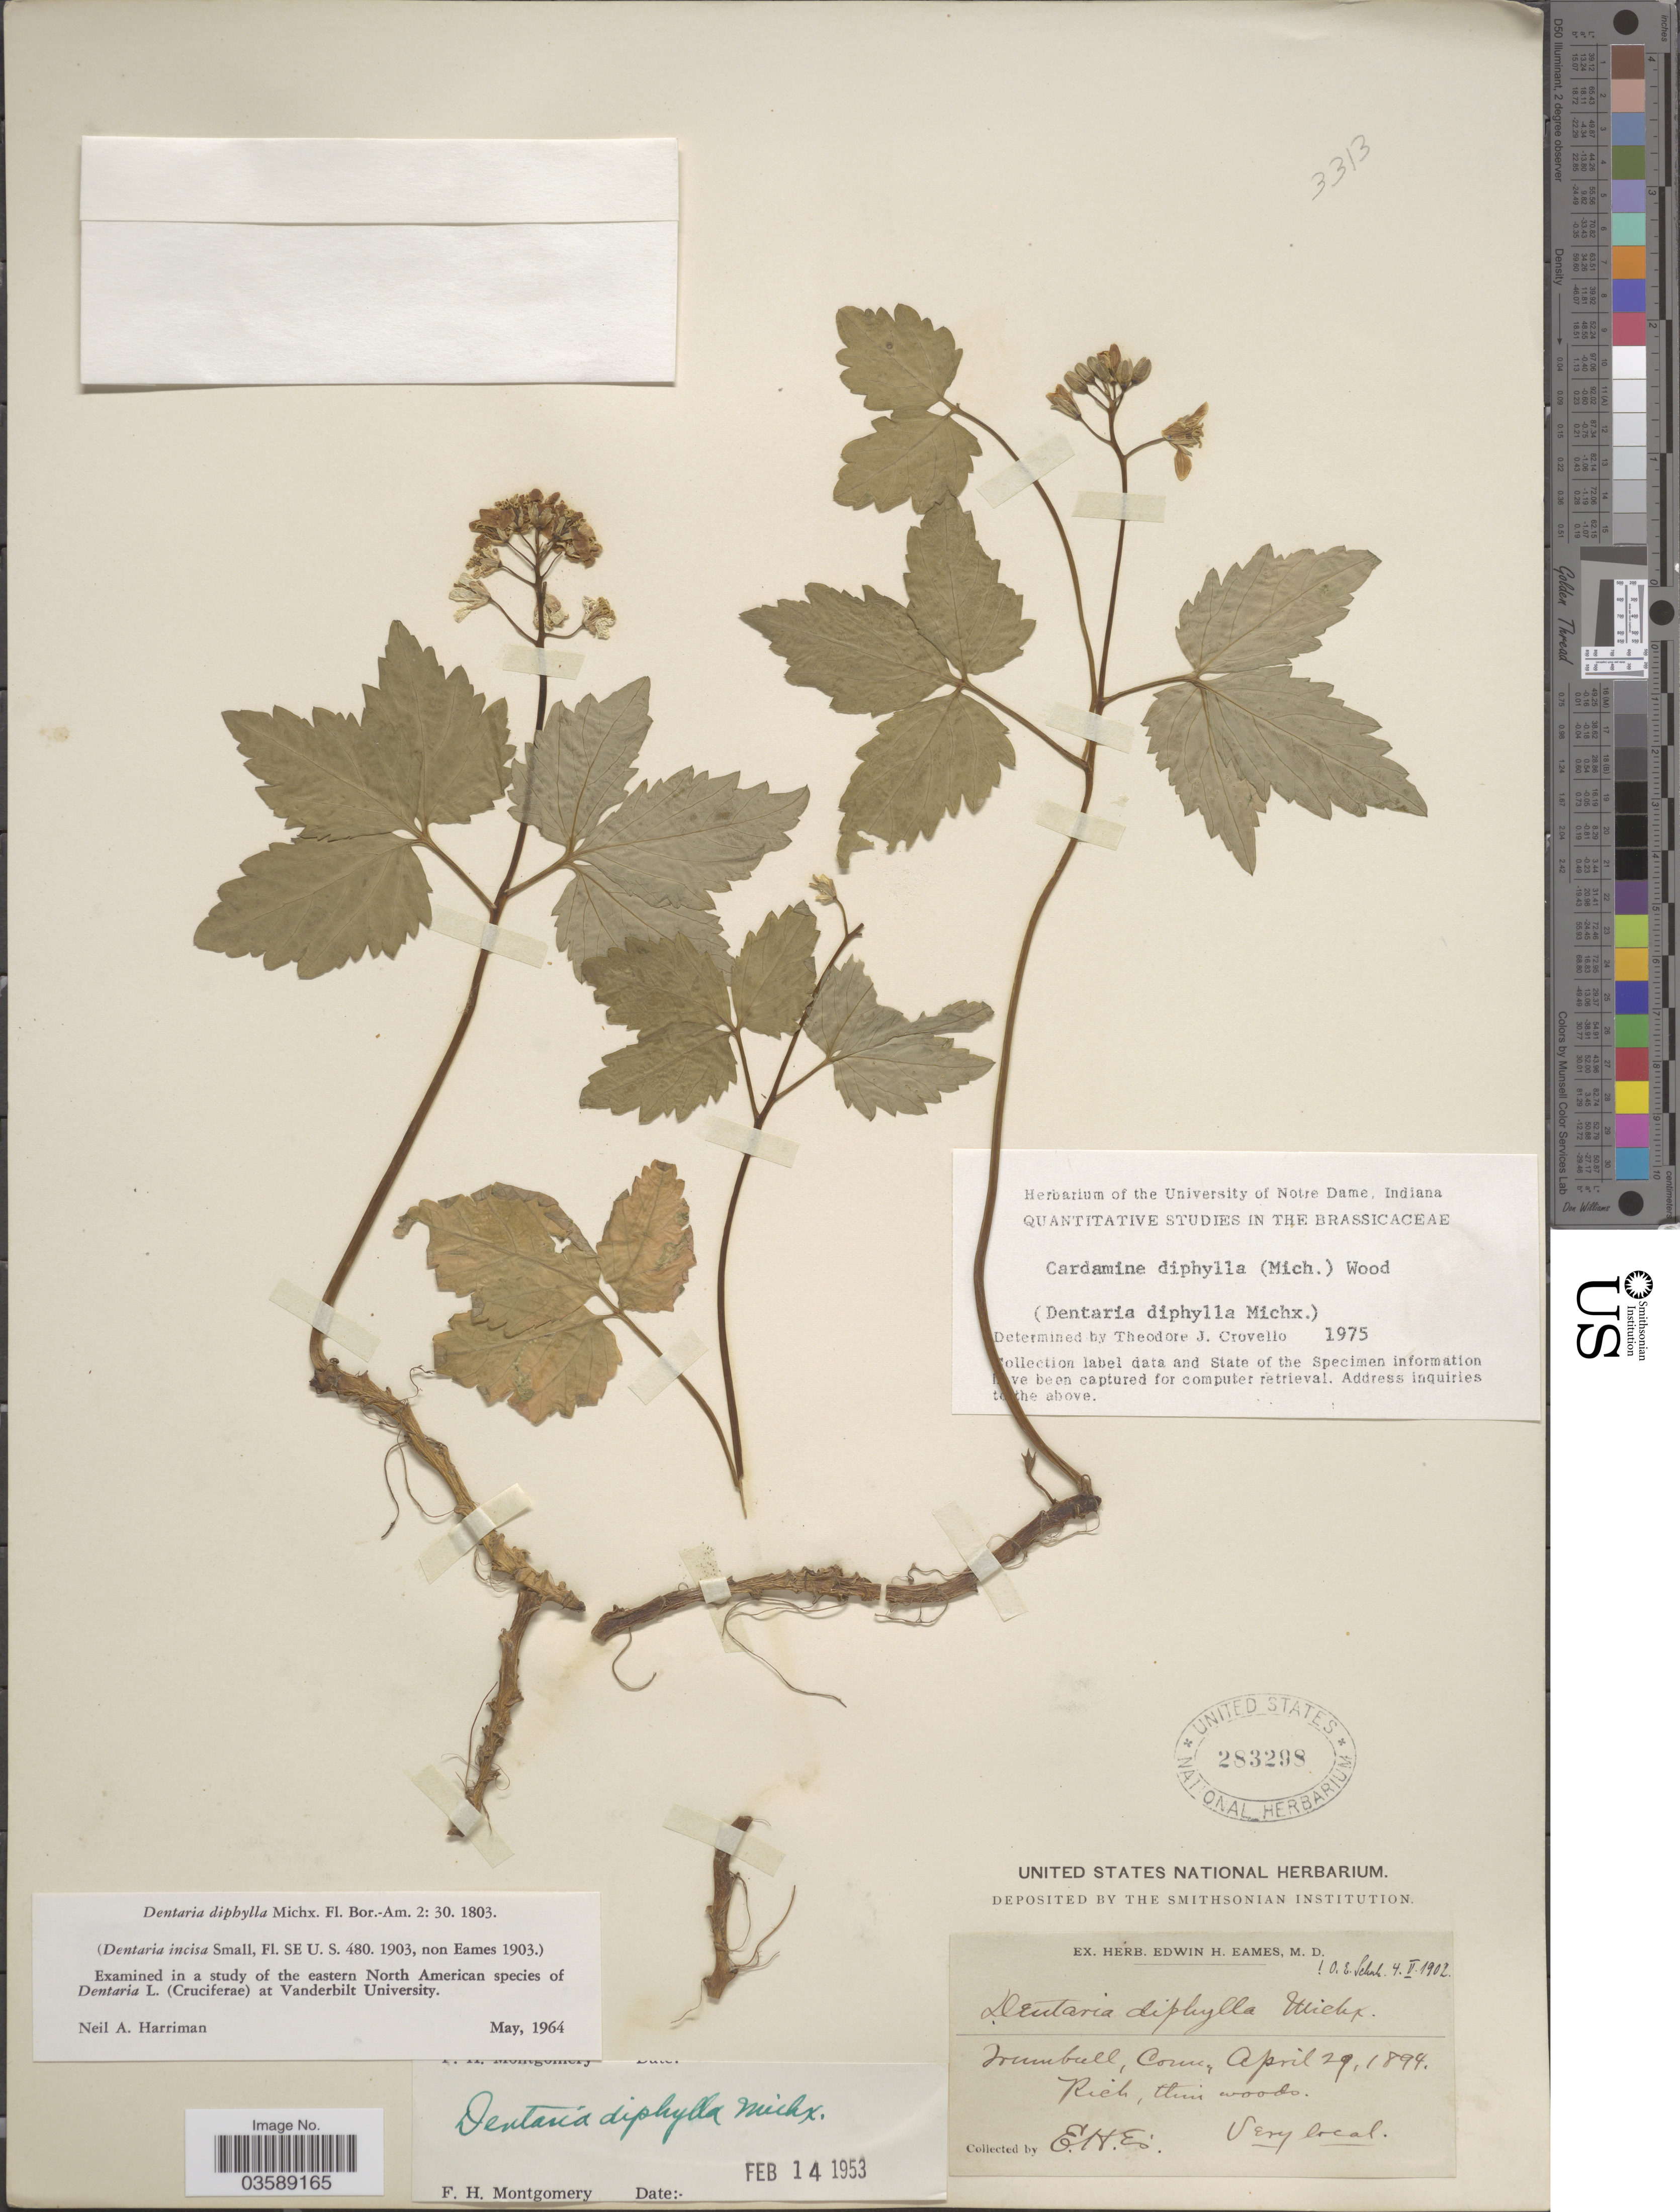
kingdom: Plantae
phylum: Tracheophyta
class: Magnoliopsida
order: Brassicales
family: Brassicaceae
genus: Cardamine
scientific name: Cardamine diphylla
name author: (Michx.) Alph. Wood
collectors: E. H. Eames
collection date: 1894-04-29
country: United States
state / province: Connecticut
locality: Trumbull.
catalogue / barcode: US 283298